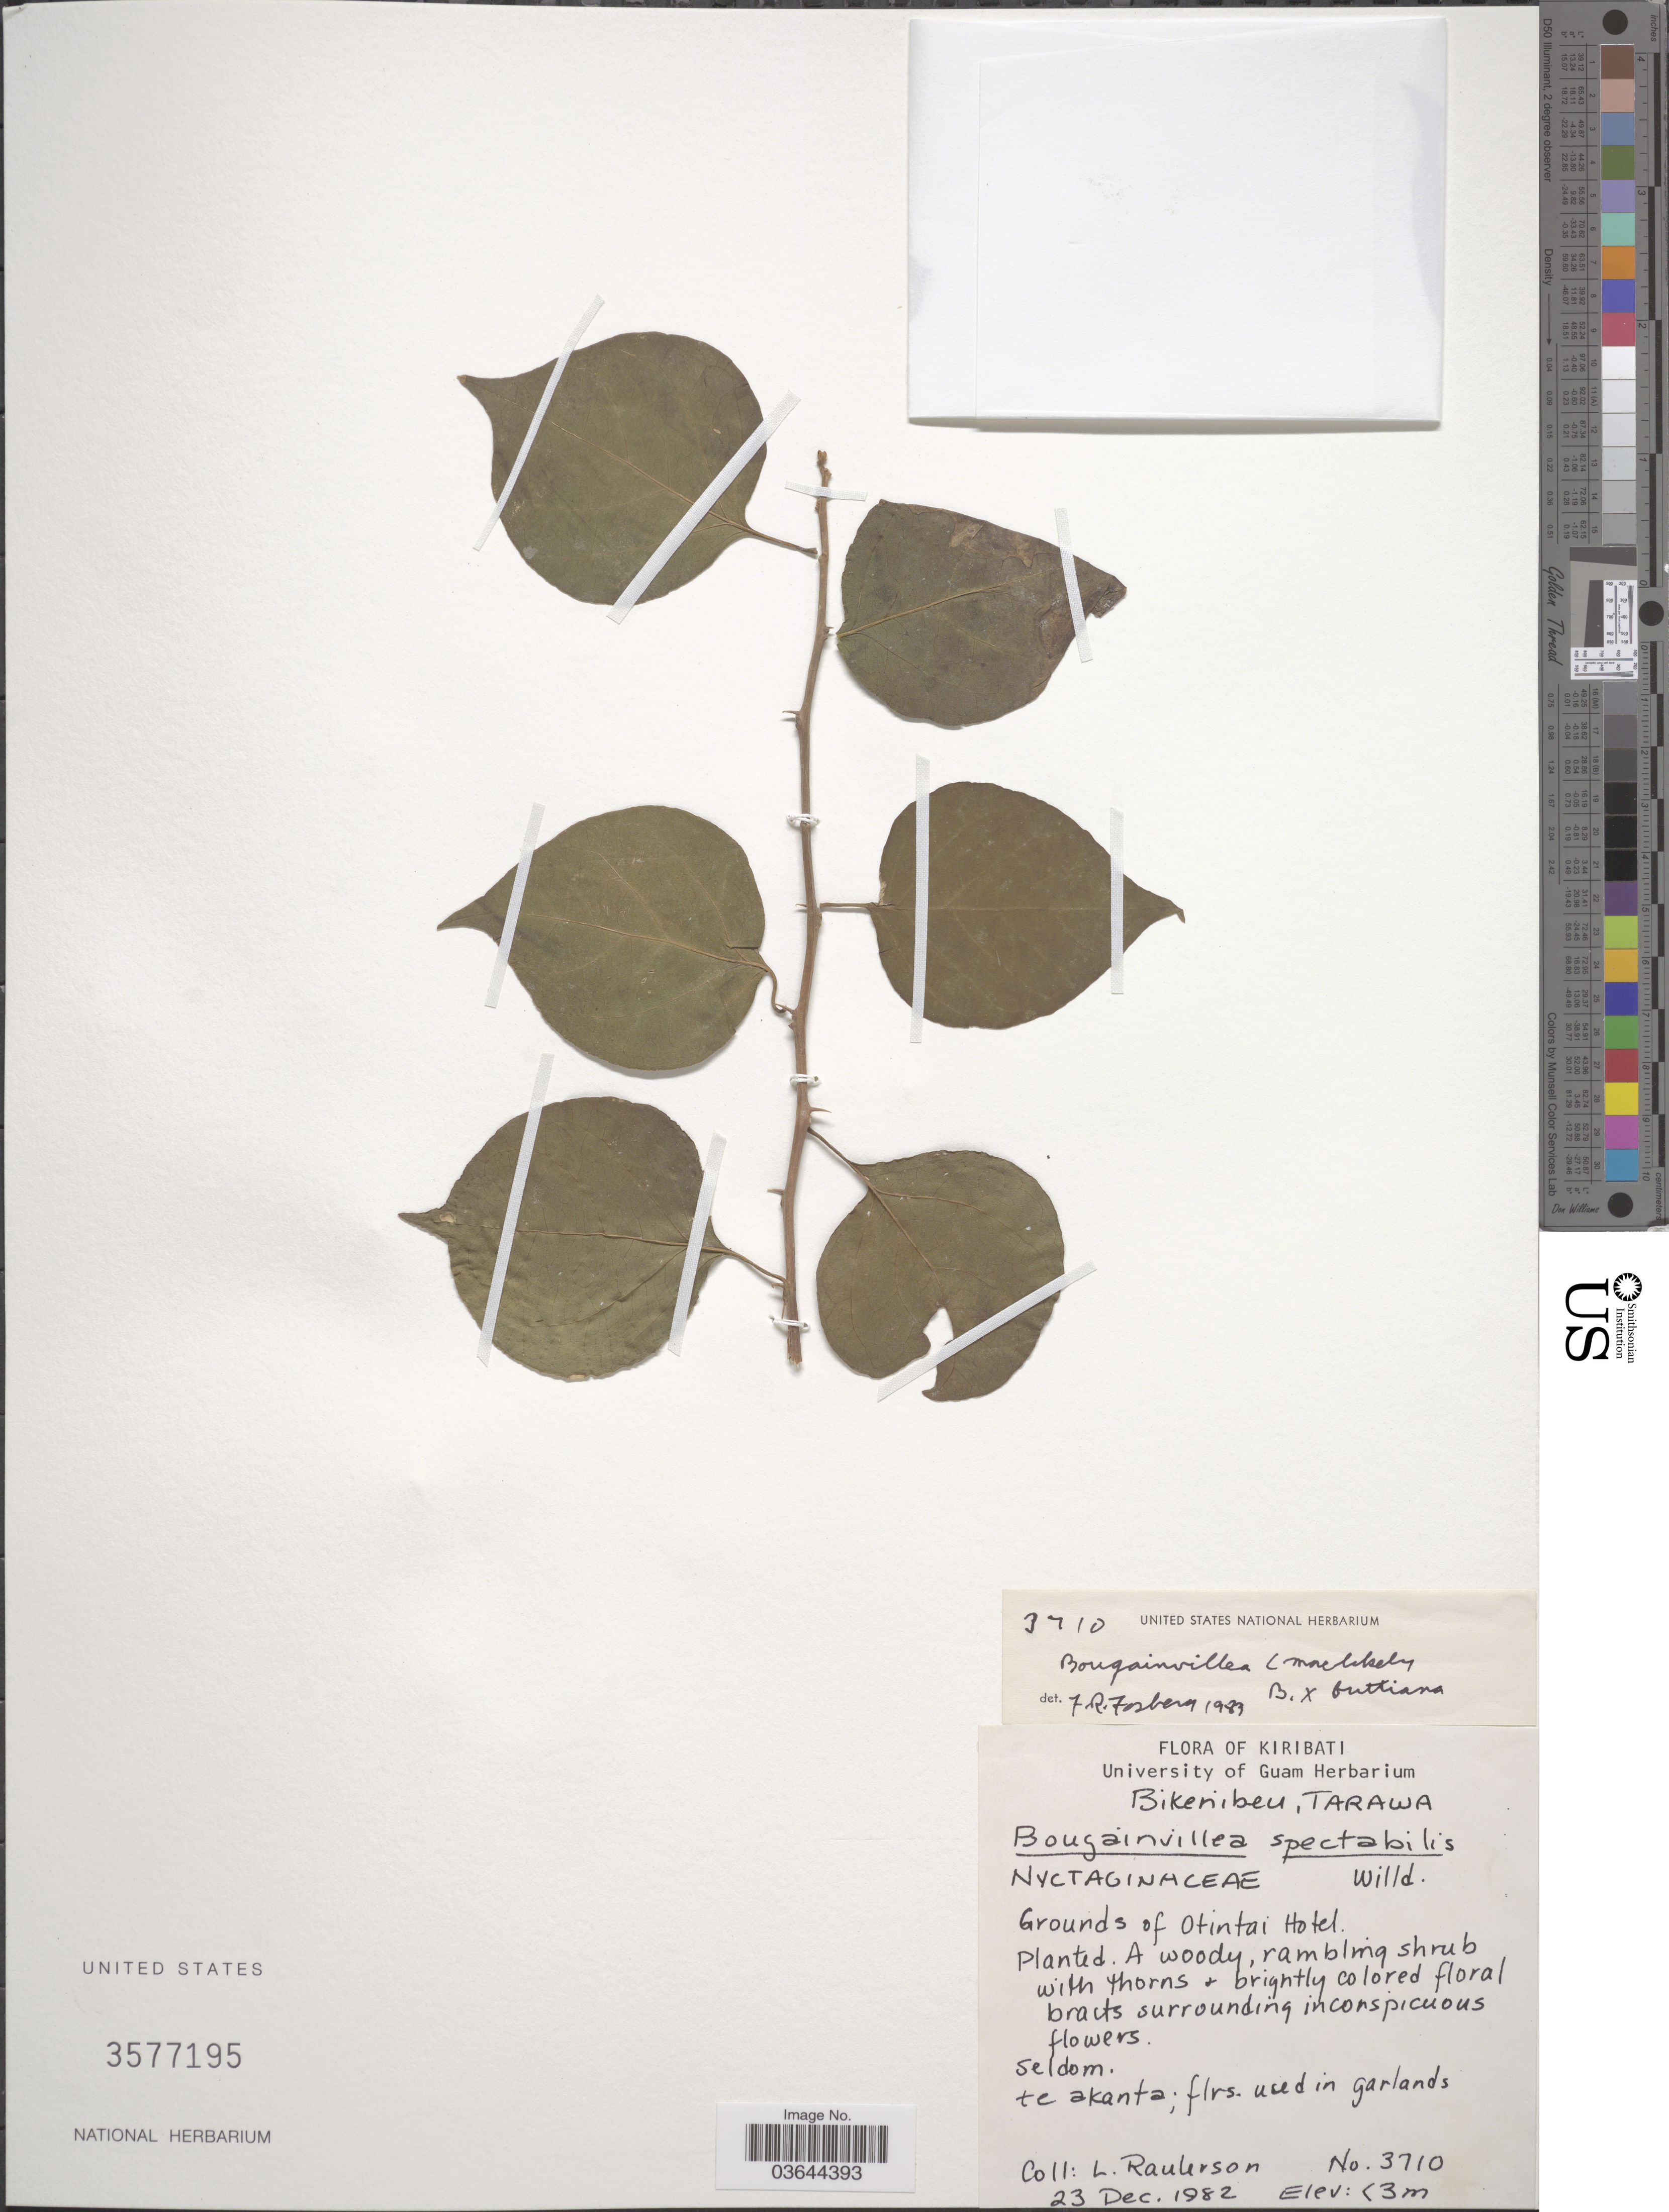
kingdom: Plantae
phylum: Tracheophyta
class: Magnoliopsida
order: Caryophyllales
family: Nyctaginaceae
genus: Bougainvillea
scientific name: Bougainvillea x buttiana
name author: Holttum & Standl.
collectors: L. Raulerson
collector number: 3710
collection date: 1982-12-23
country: Kiribati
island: Tarawa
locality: Grounds of Otintai Hotel. Planted. Te Akanta. Bikenibeu, Tarawa.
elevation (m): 3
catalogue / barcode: US 3577195